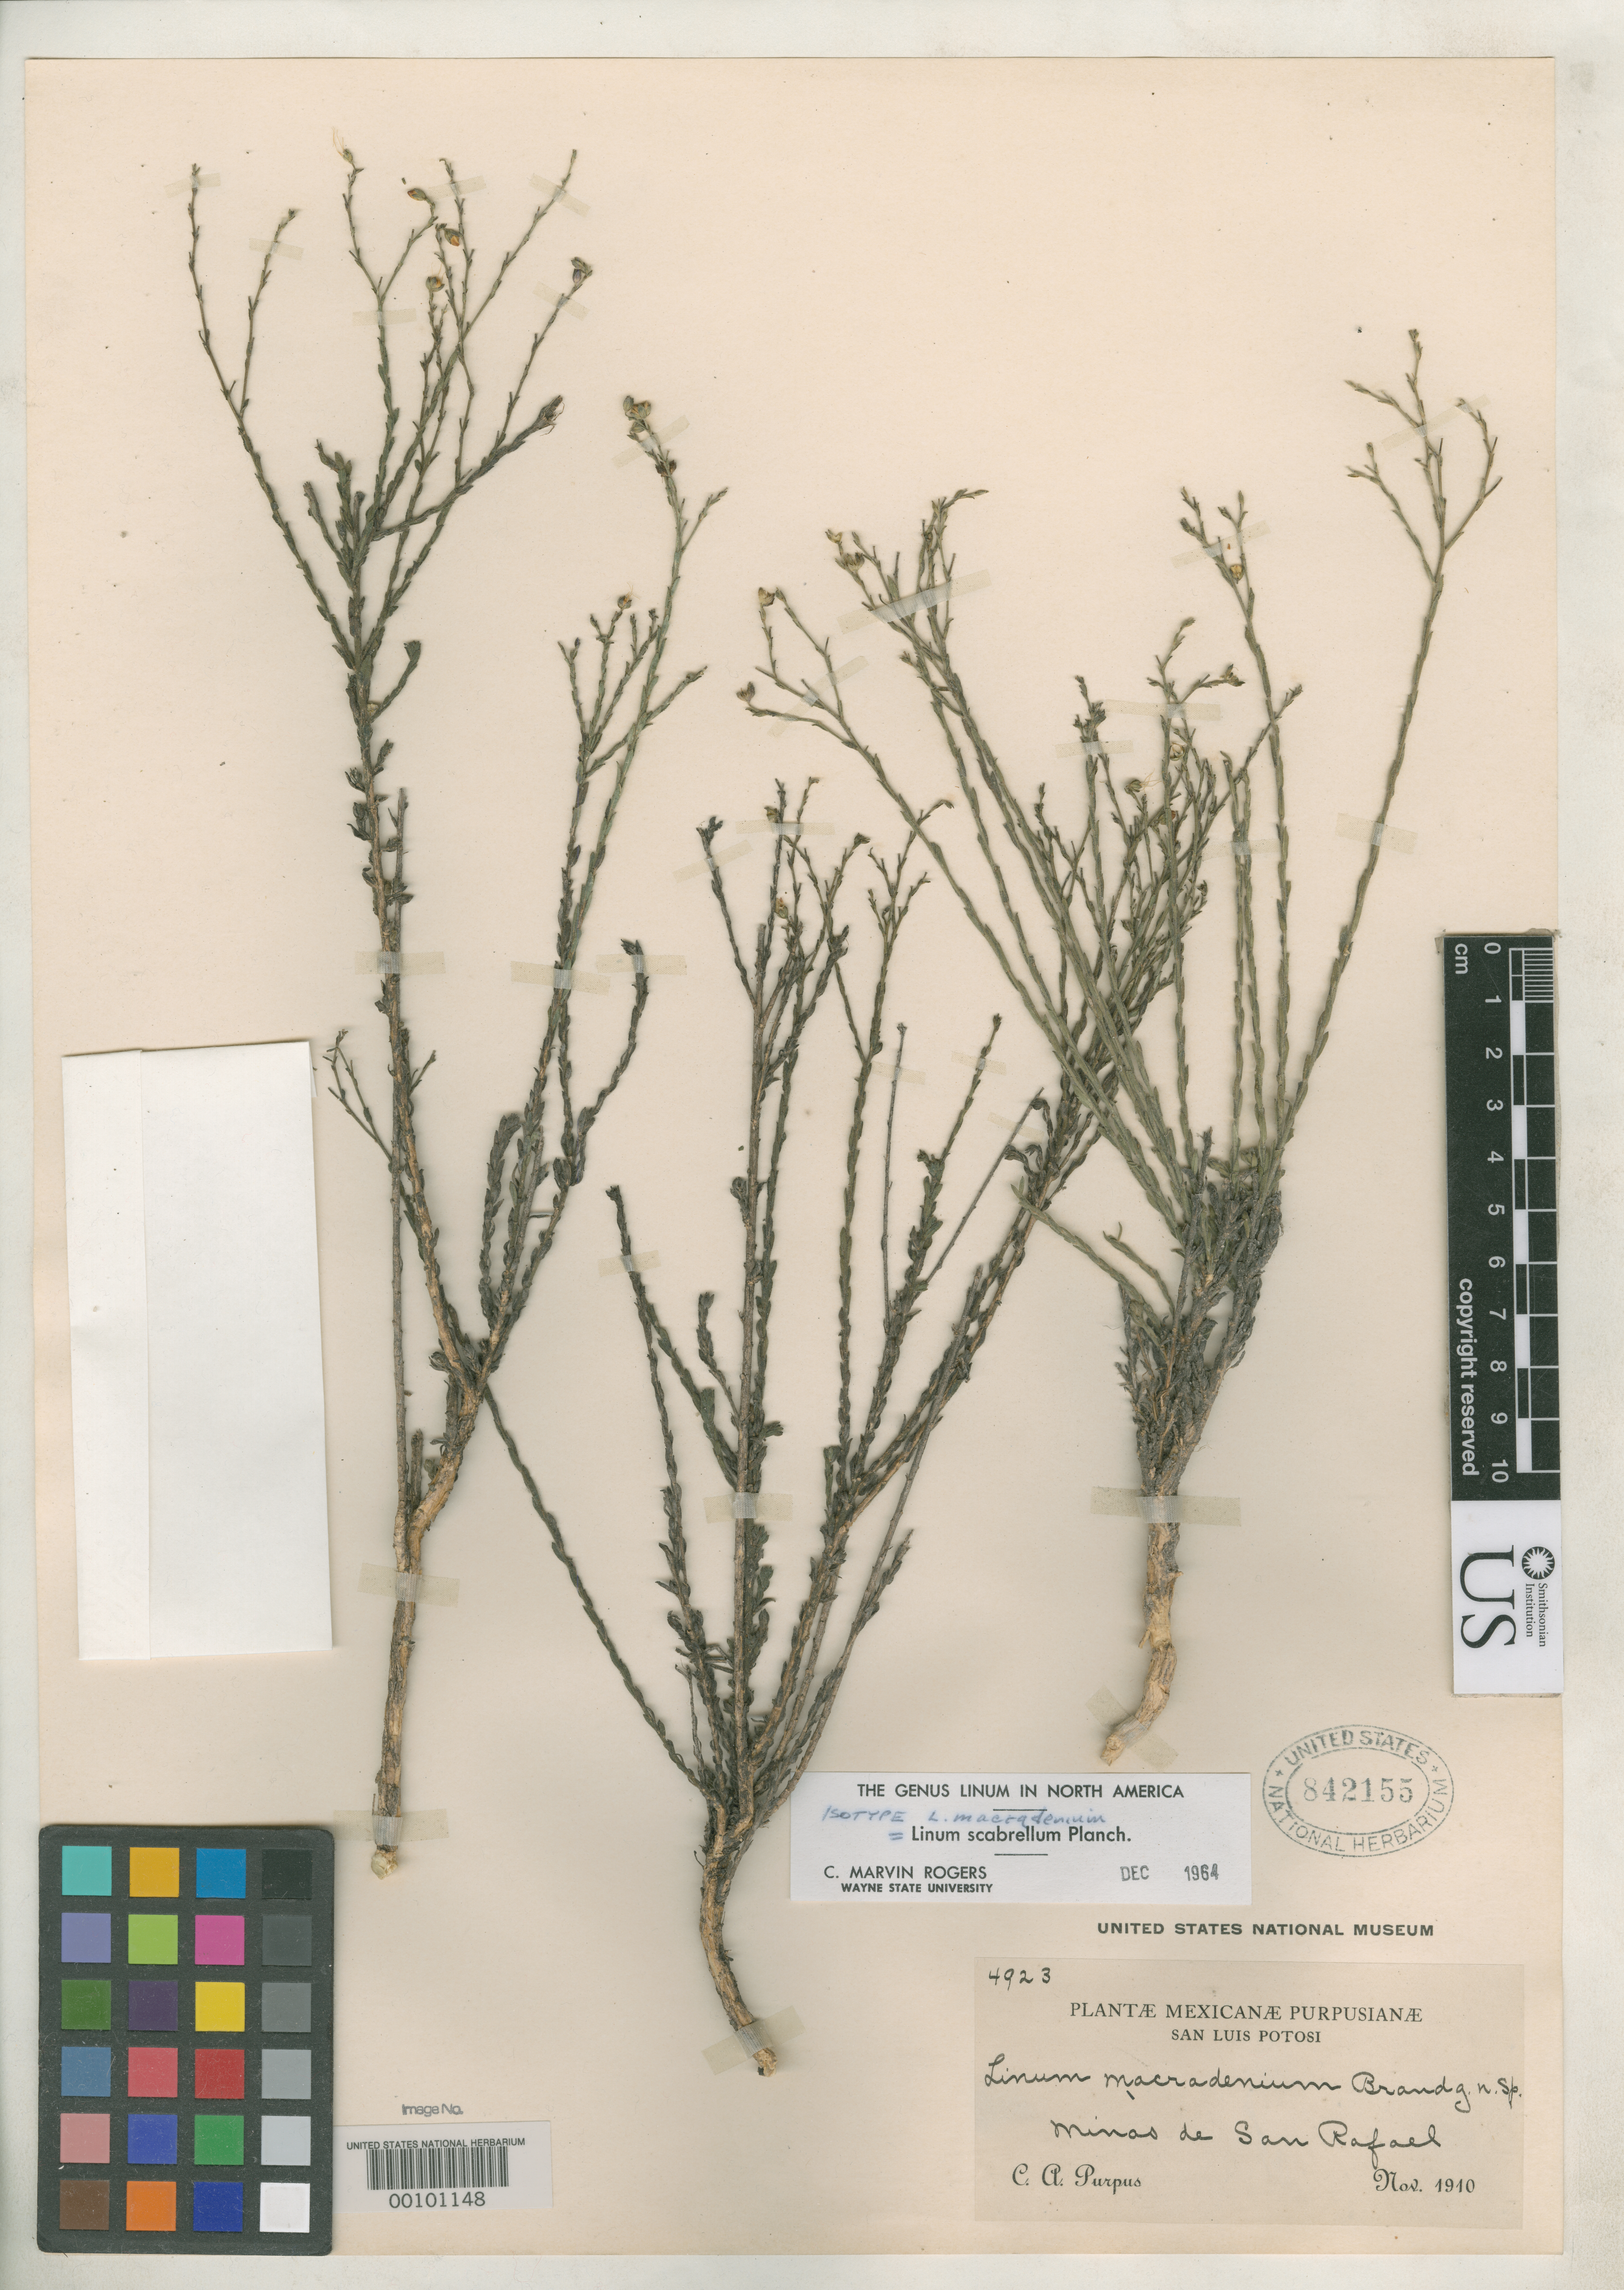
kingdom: Plantae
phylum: Tracheophyta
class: Magnoliopsida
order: Malpighiales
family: Linaceae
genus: Linum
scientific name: Linum macradenium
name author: Brandegee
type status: Isotype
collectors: C. A. Purpus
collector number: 4923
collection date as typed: Nov 1910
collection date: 1910-11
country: Mexico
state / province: San Luis Potosi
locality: Minas de San Rafael.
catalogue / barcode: US 842155